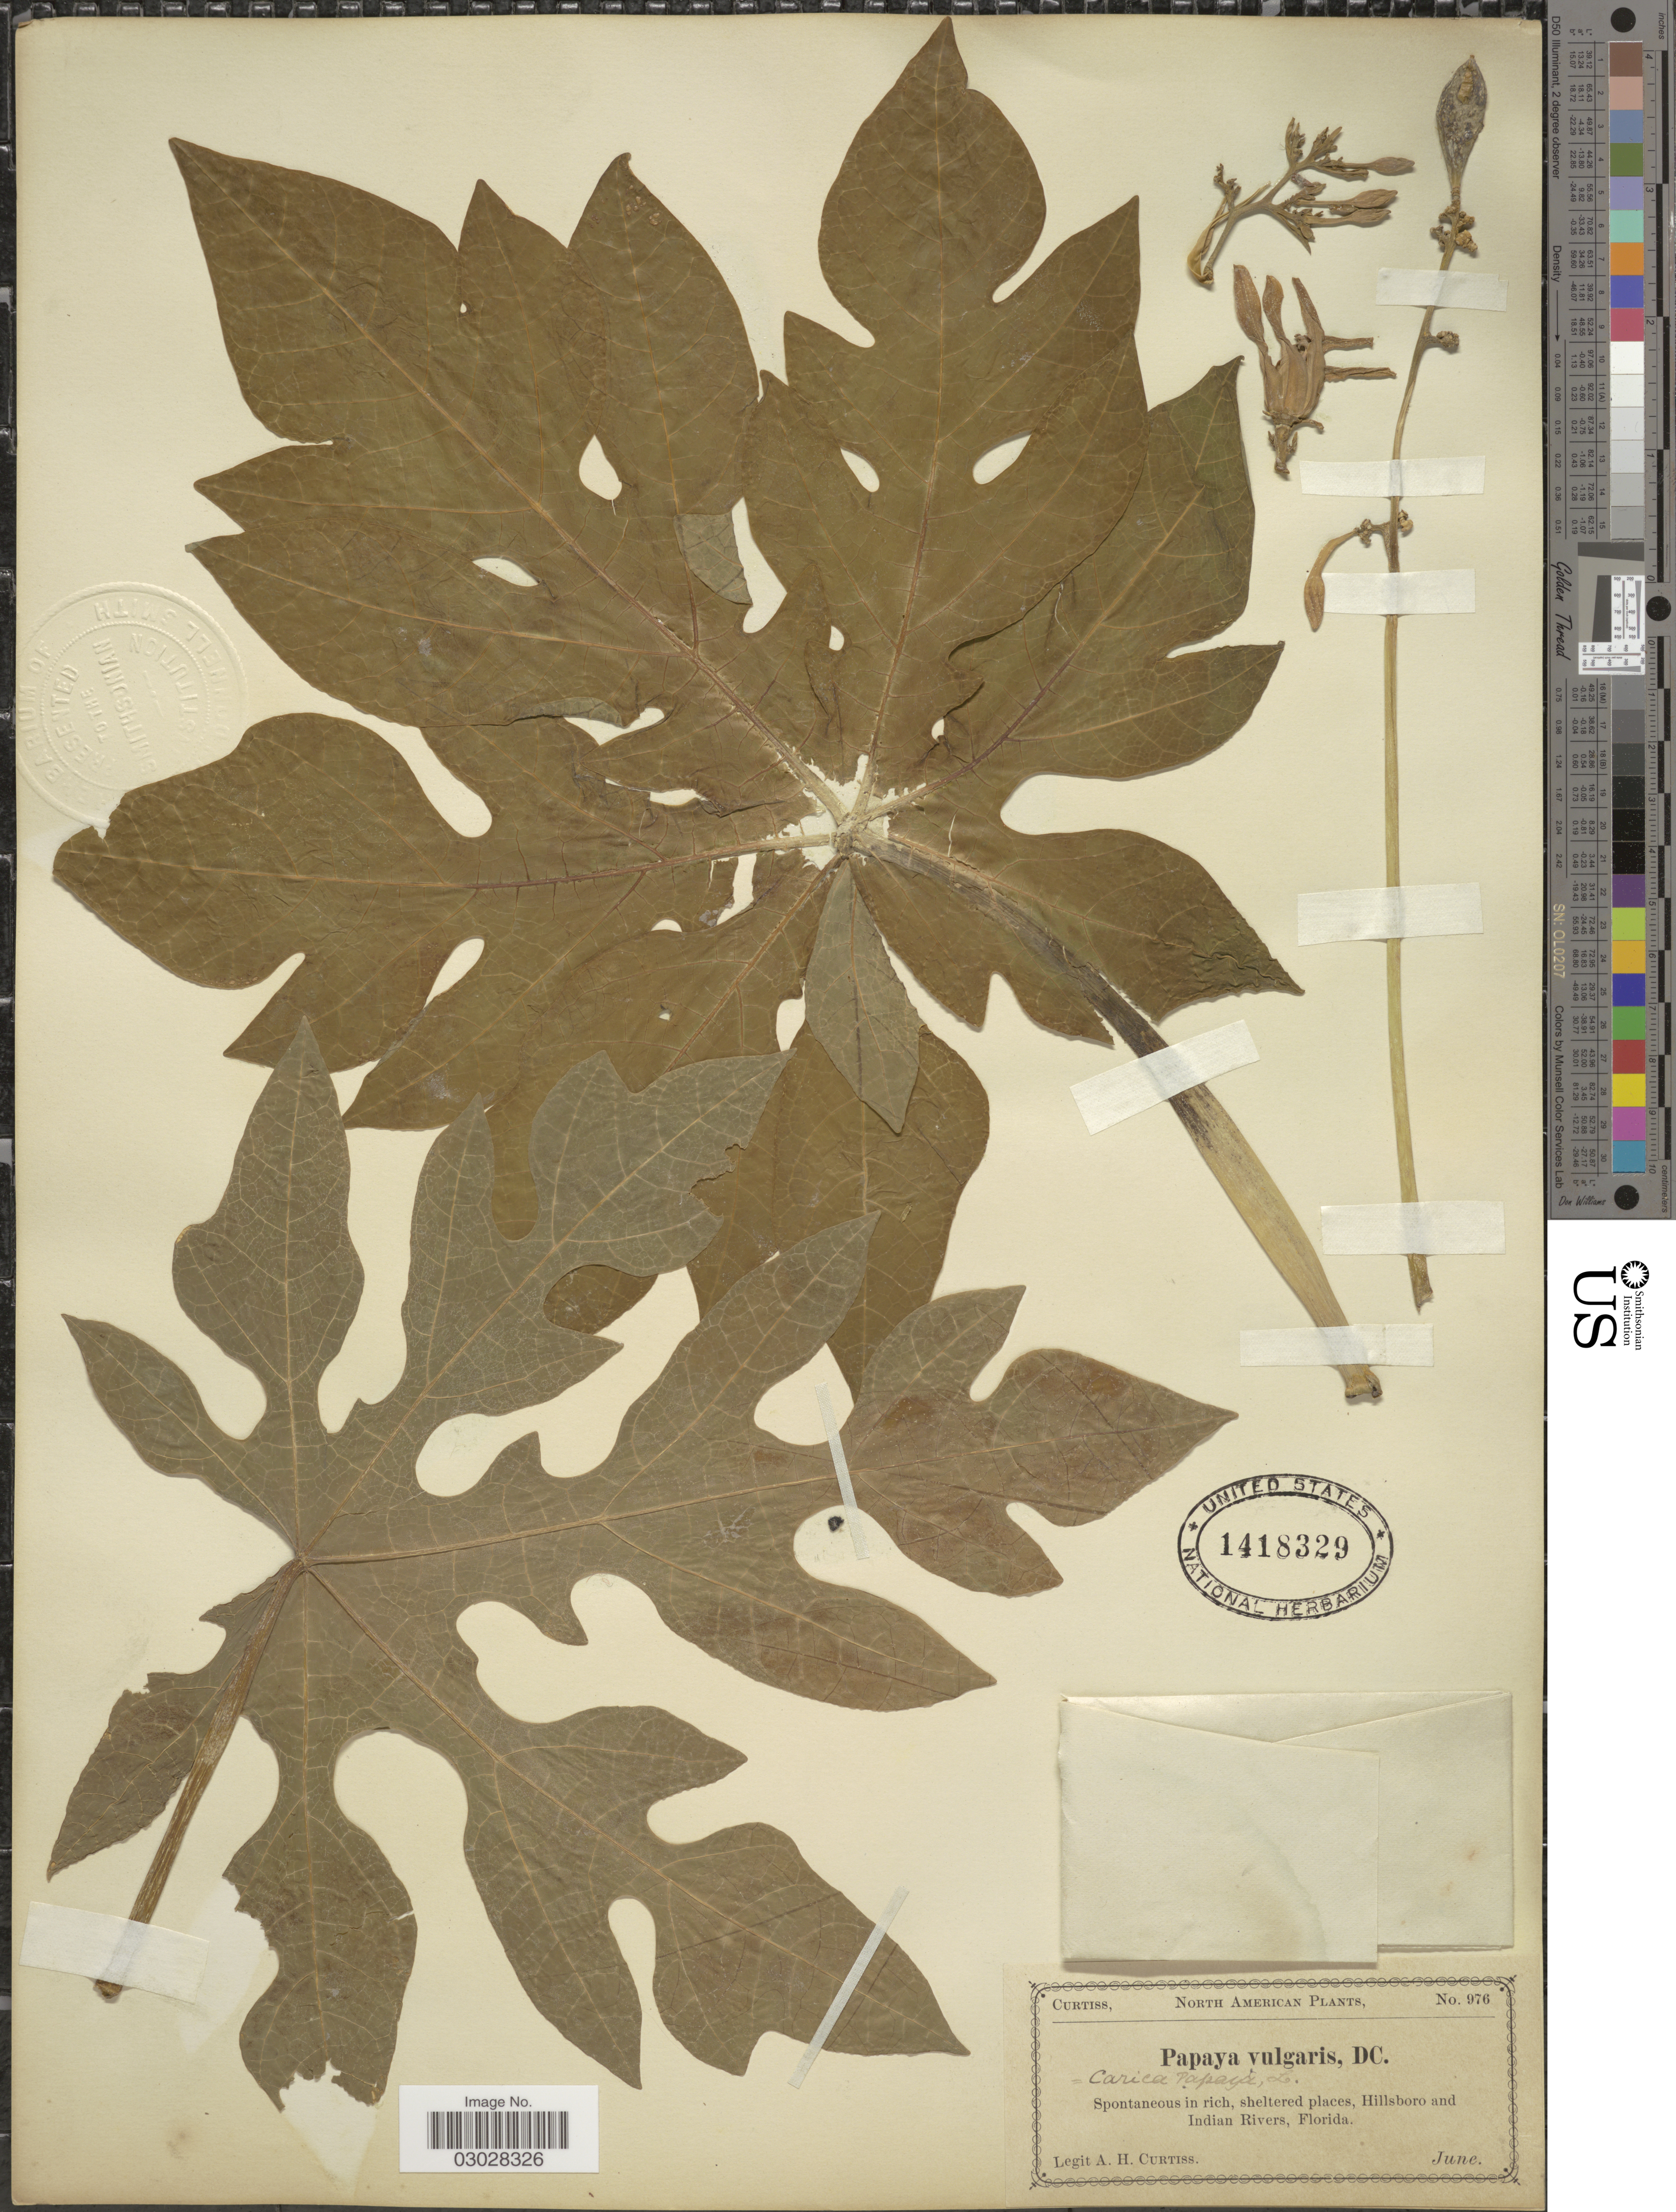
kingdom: Plantae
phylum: Tracheophyta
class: Magnoliopsida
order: Brassicales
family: Caricaceae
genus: Carica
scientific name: Carica papaya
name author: L.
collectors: A. H. Curtiss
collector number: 976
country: United States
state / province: Florida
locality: North American. Spontaneous in rich, sheltered places, Hillsboro and Indian Rivers, Florida.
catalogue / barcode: US 1418329